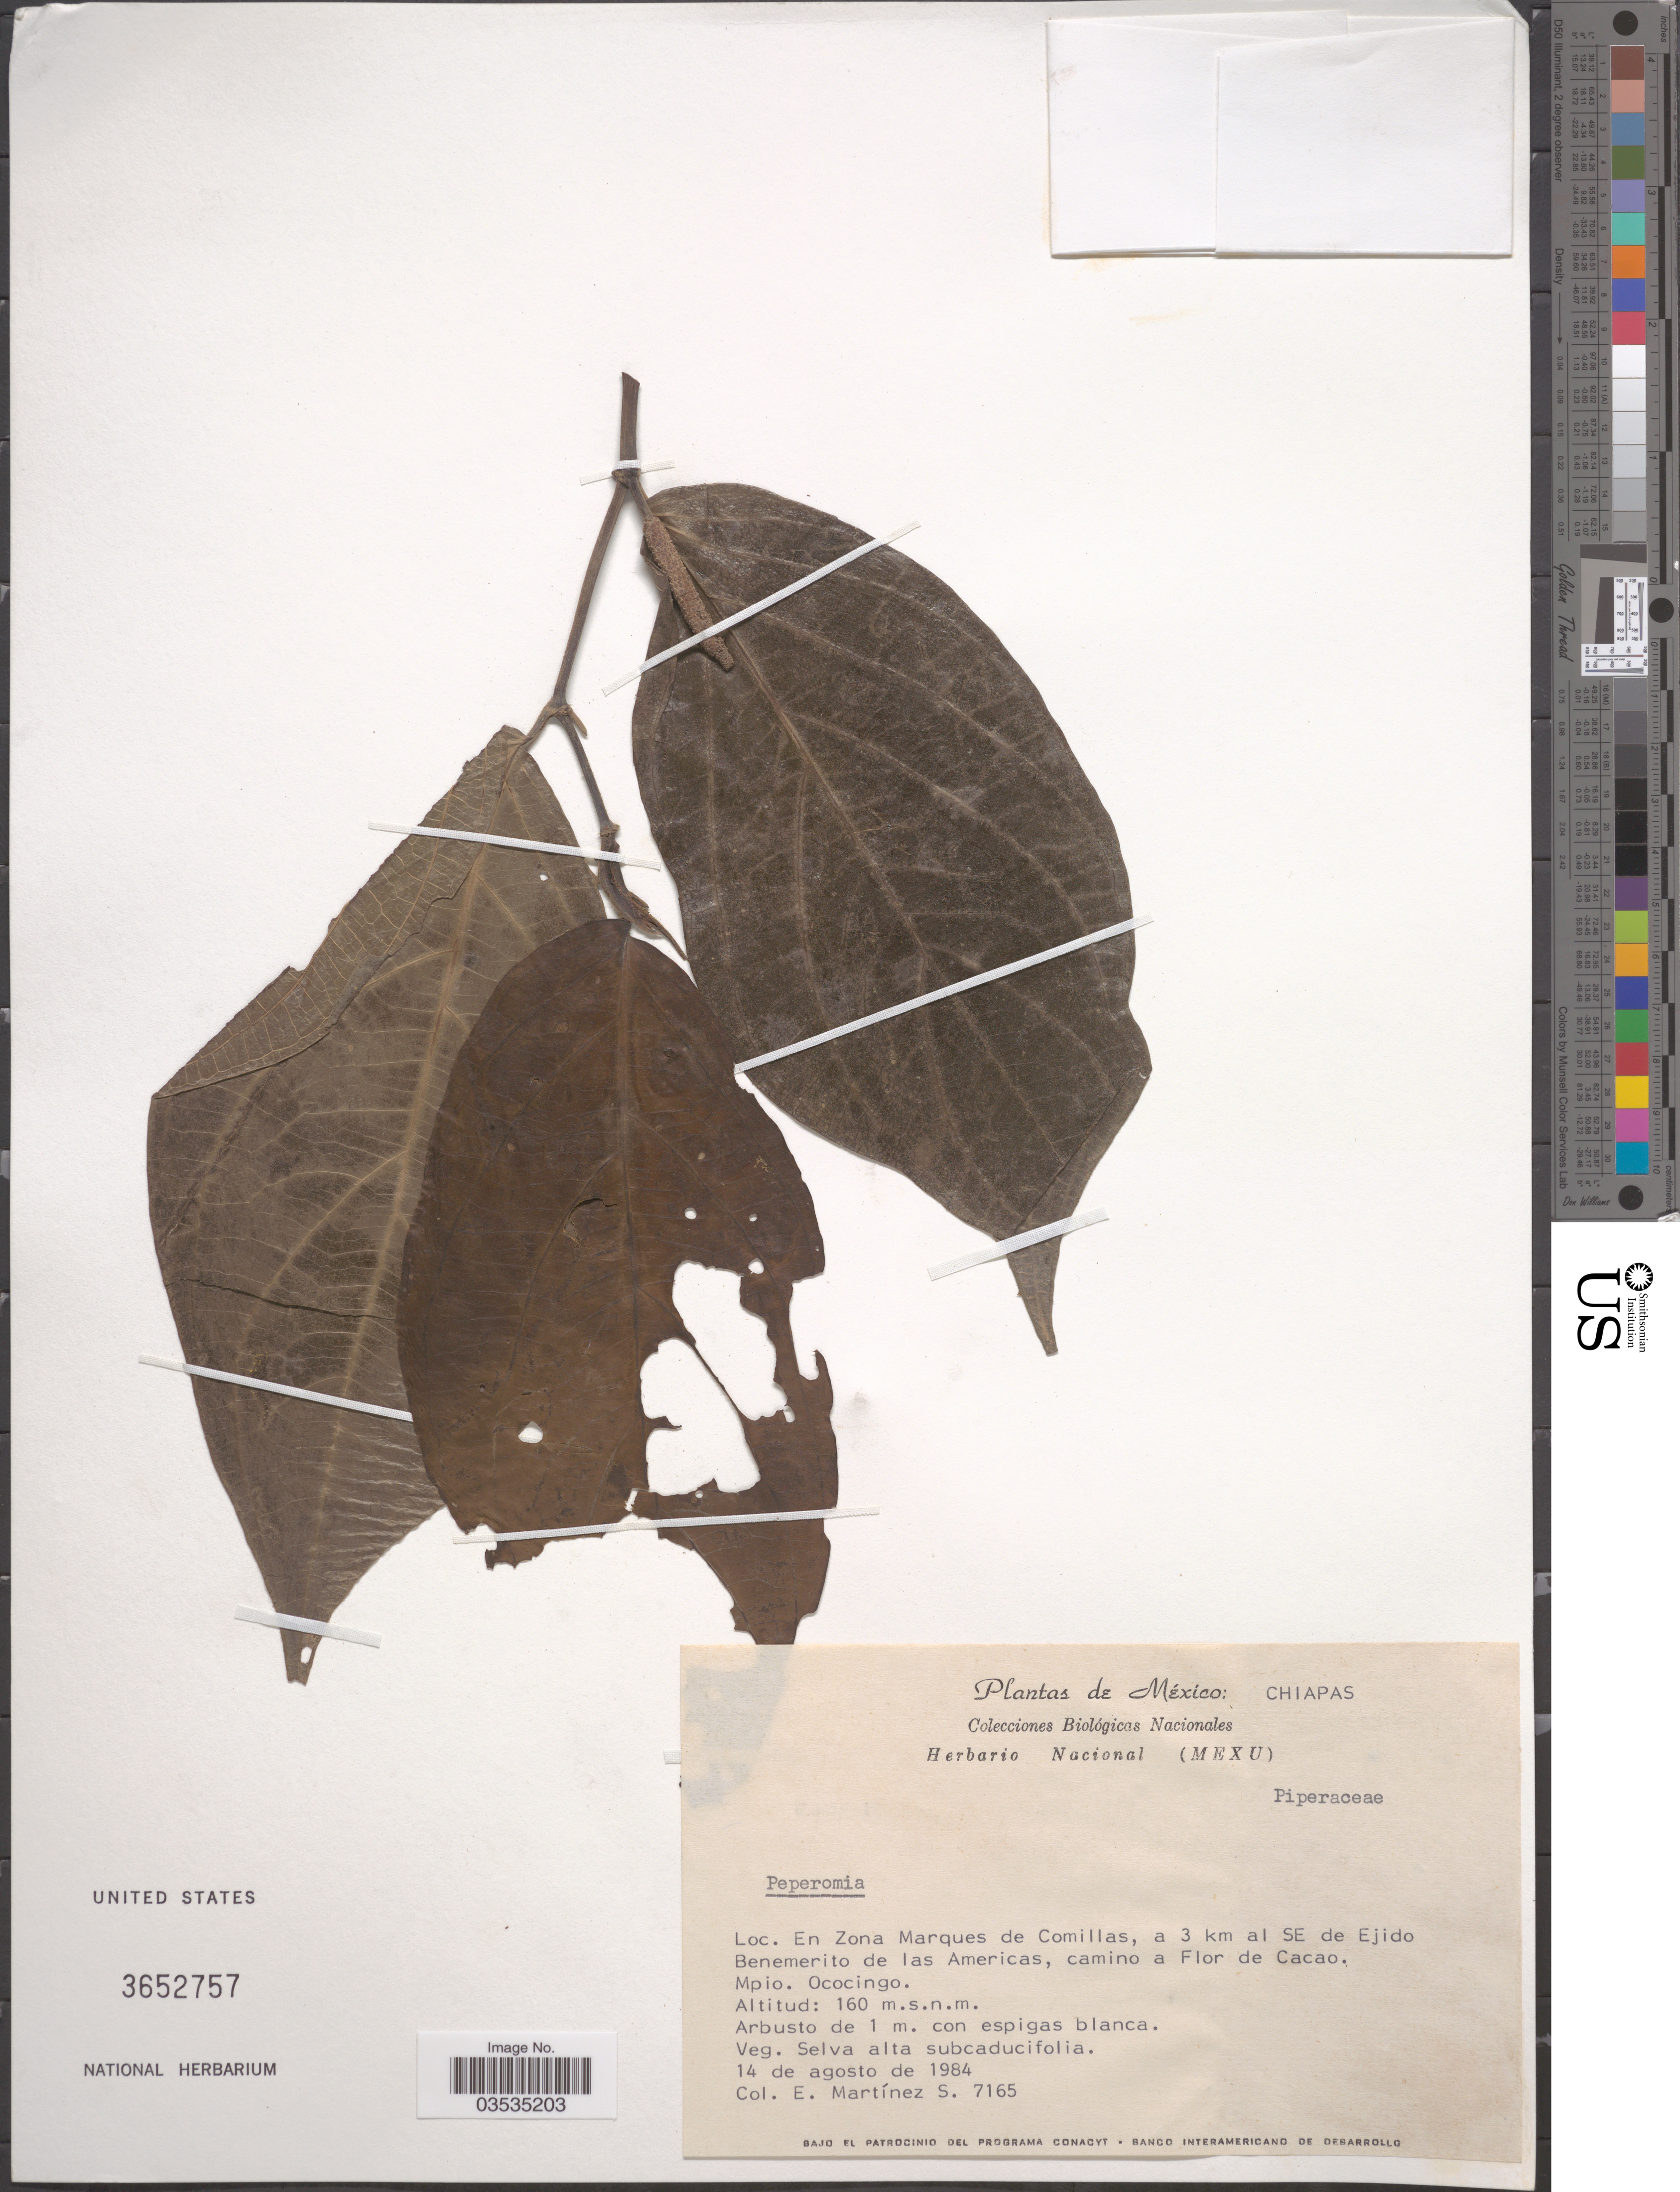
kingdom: Plantae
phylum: Tracheophyta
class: Magnoliopsida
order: Piperales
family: Piperaceae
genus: Piper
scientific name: Piper sp.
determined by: Jiménez, José Estaban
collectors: E. M. Martínez S.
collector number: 7165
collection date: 1984-08-14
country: Mexico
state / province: Chiapas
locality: En Zona Marques de Comillas, a 3 km al SE de Ejido Benemerito de las Americas, camino a Flor de Cacao. Mpio. Ococingo.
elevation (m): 160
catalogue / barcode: US 3652757